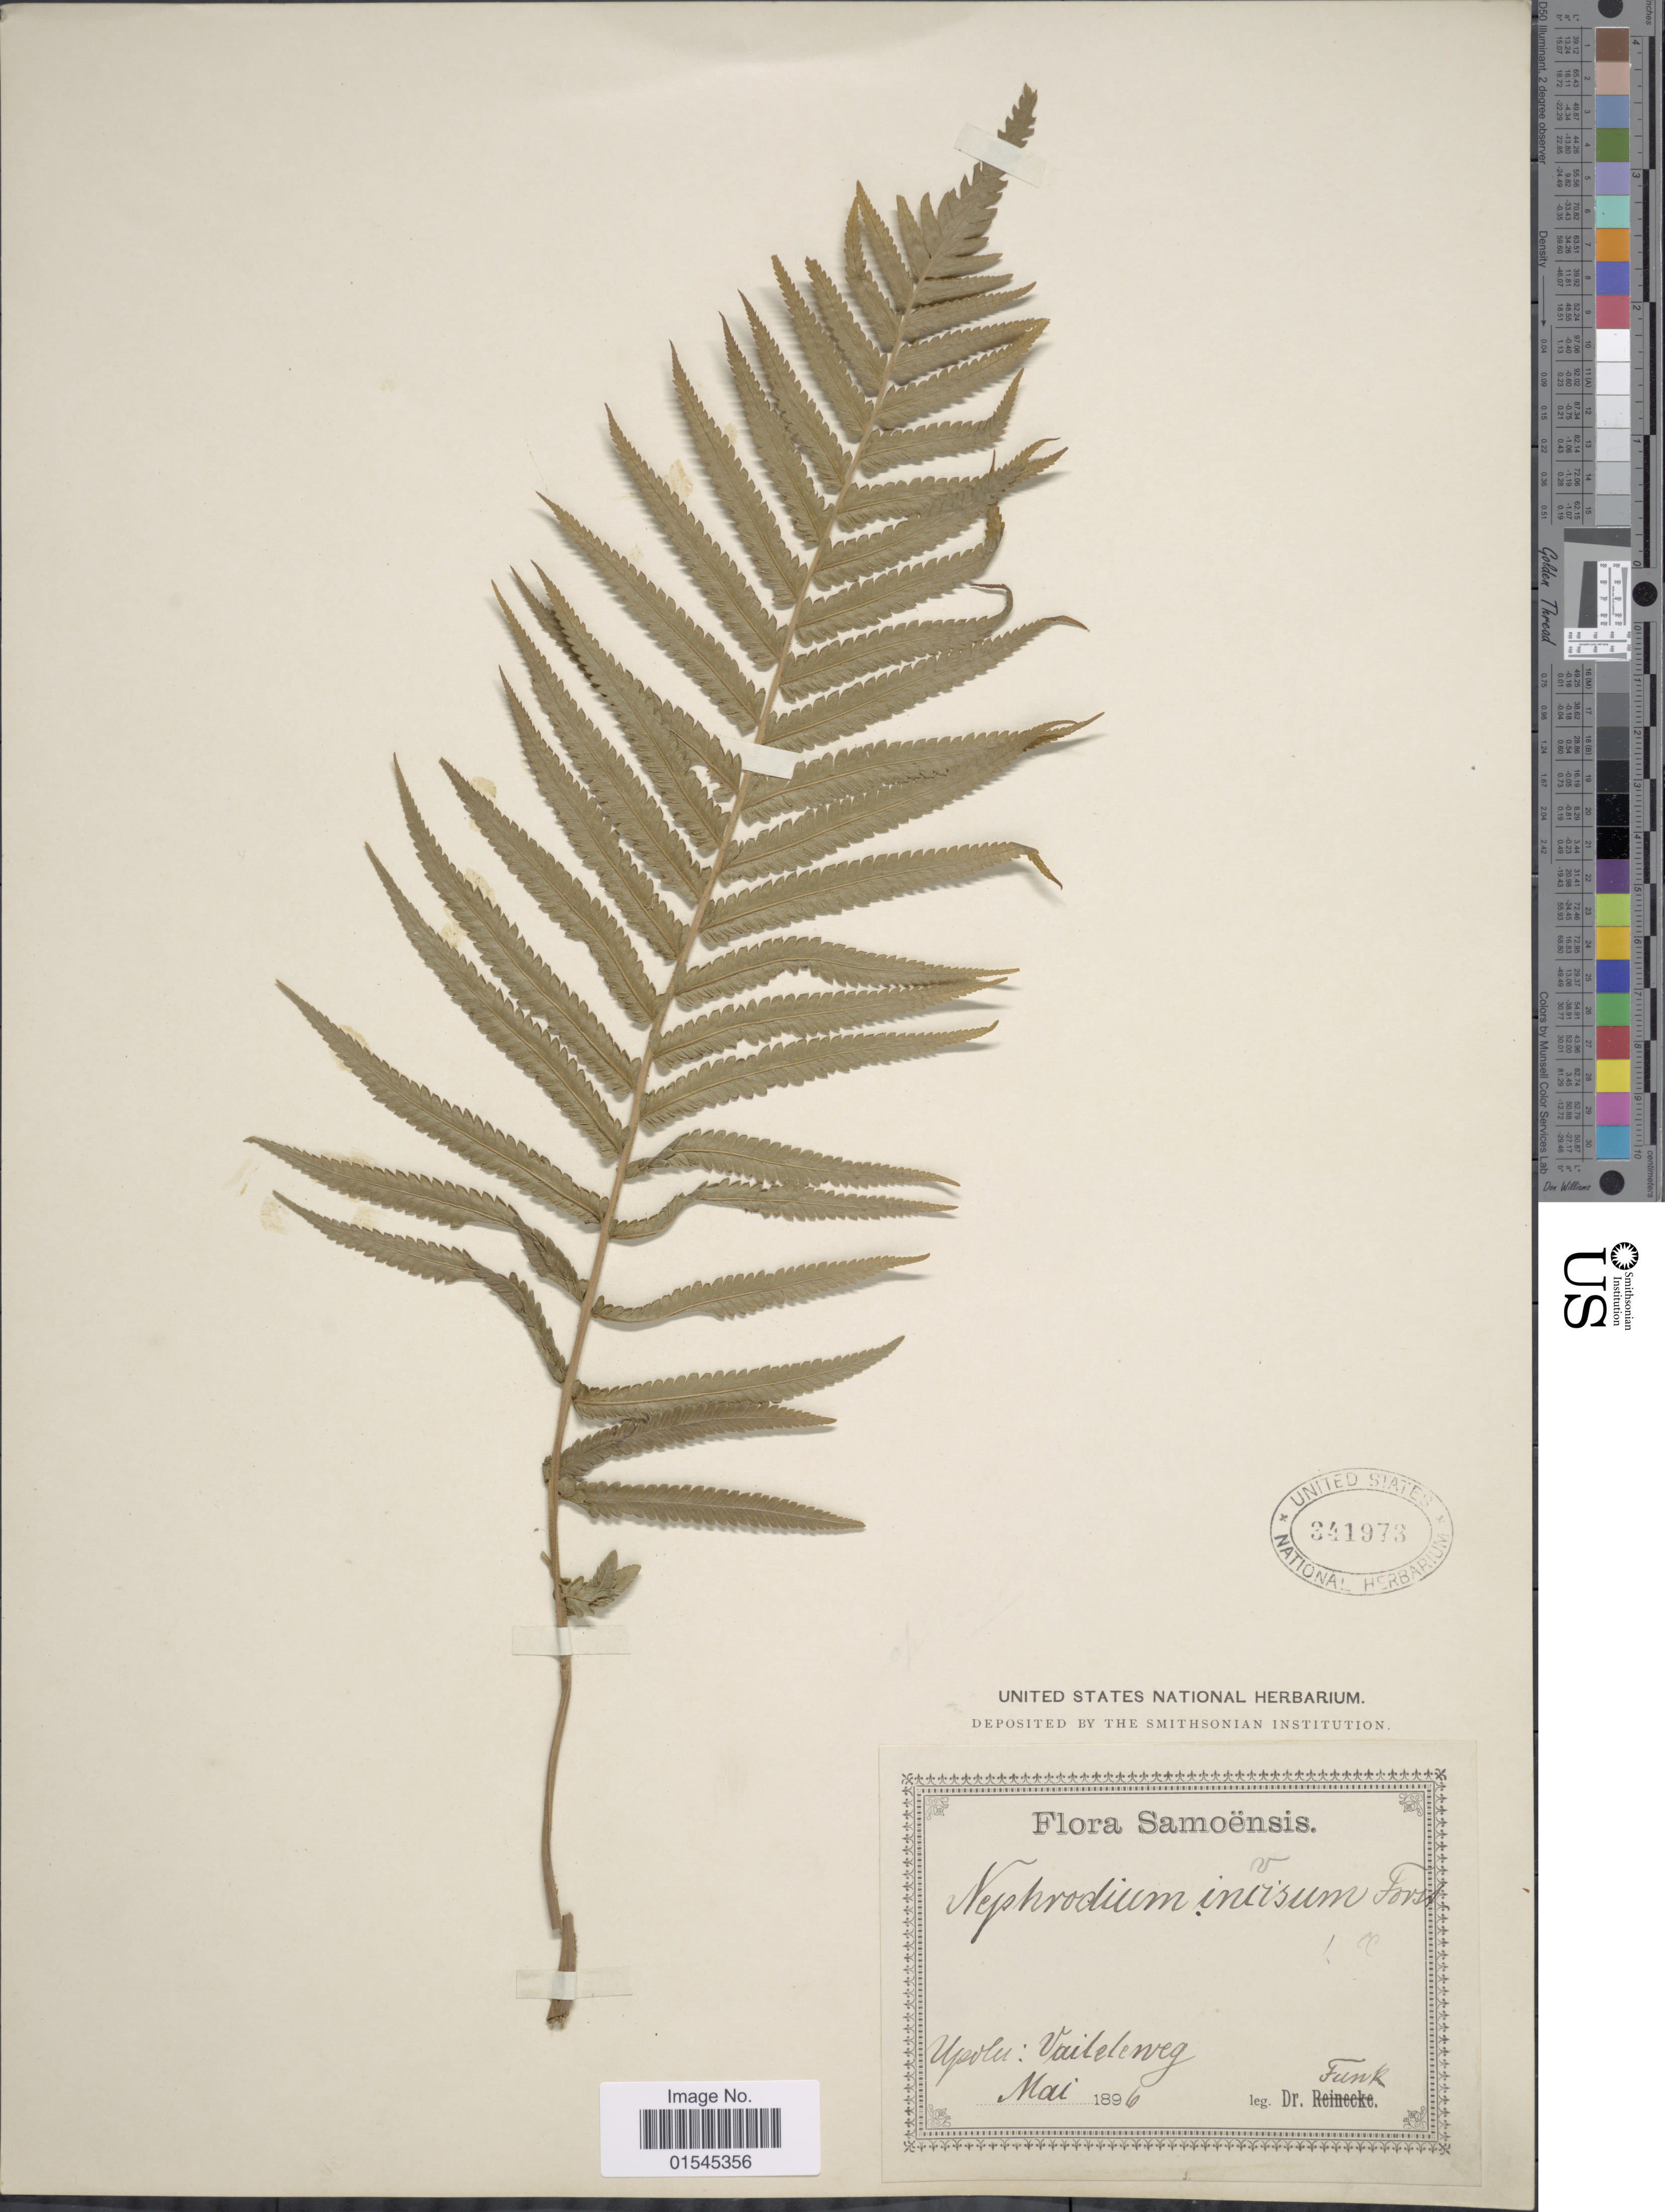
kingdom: Plantae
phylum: Tracheophyta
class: Polypodiopsida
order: Polypodiales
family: Thelypteridaceae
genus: Sphaerostephanos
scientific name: Sphaerostephanos invisus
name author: (G. Forst.) Holttum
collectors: -. Funk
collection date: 1896-05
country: Samoa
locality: Upolu: Vaileleweg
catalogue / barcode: US 341973